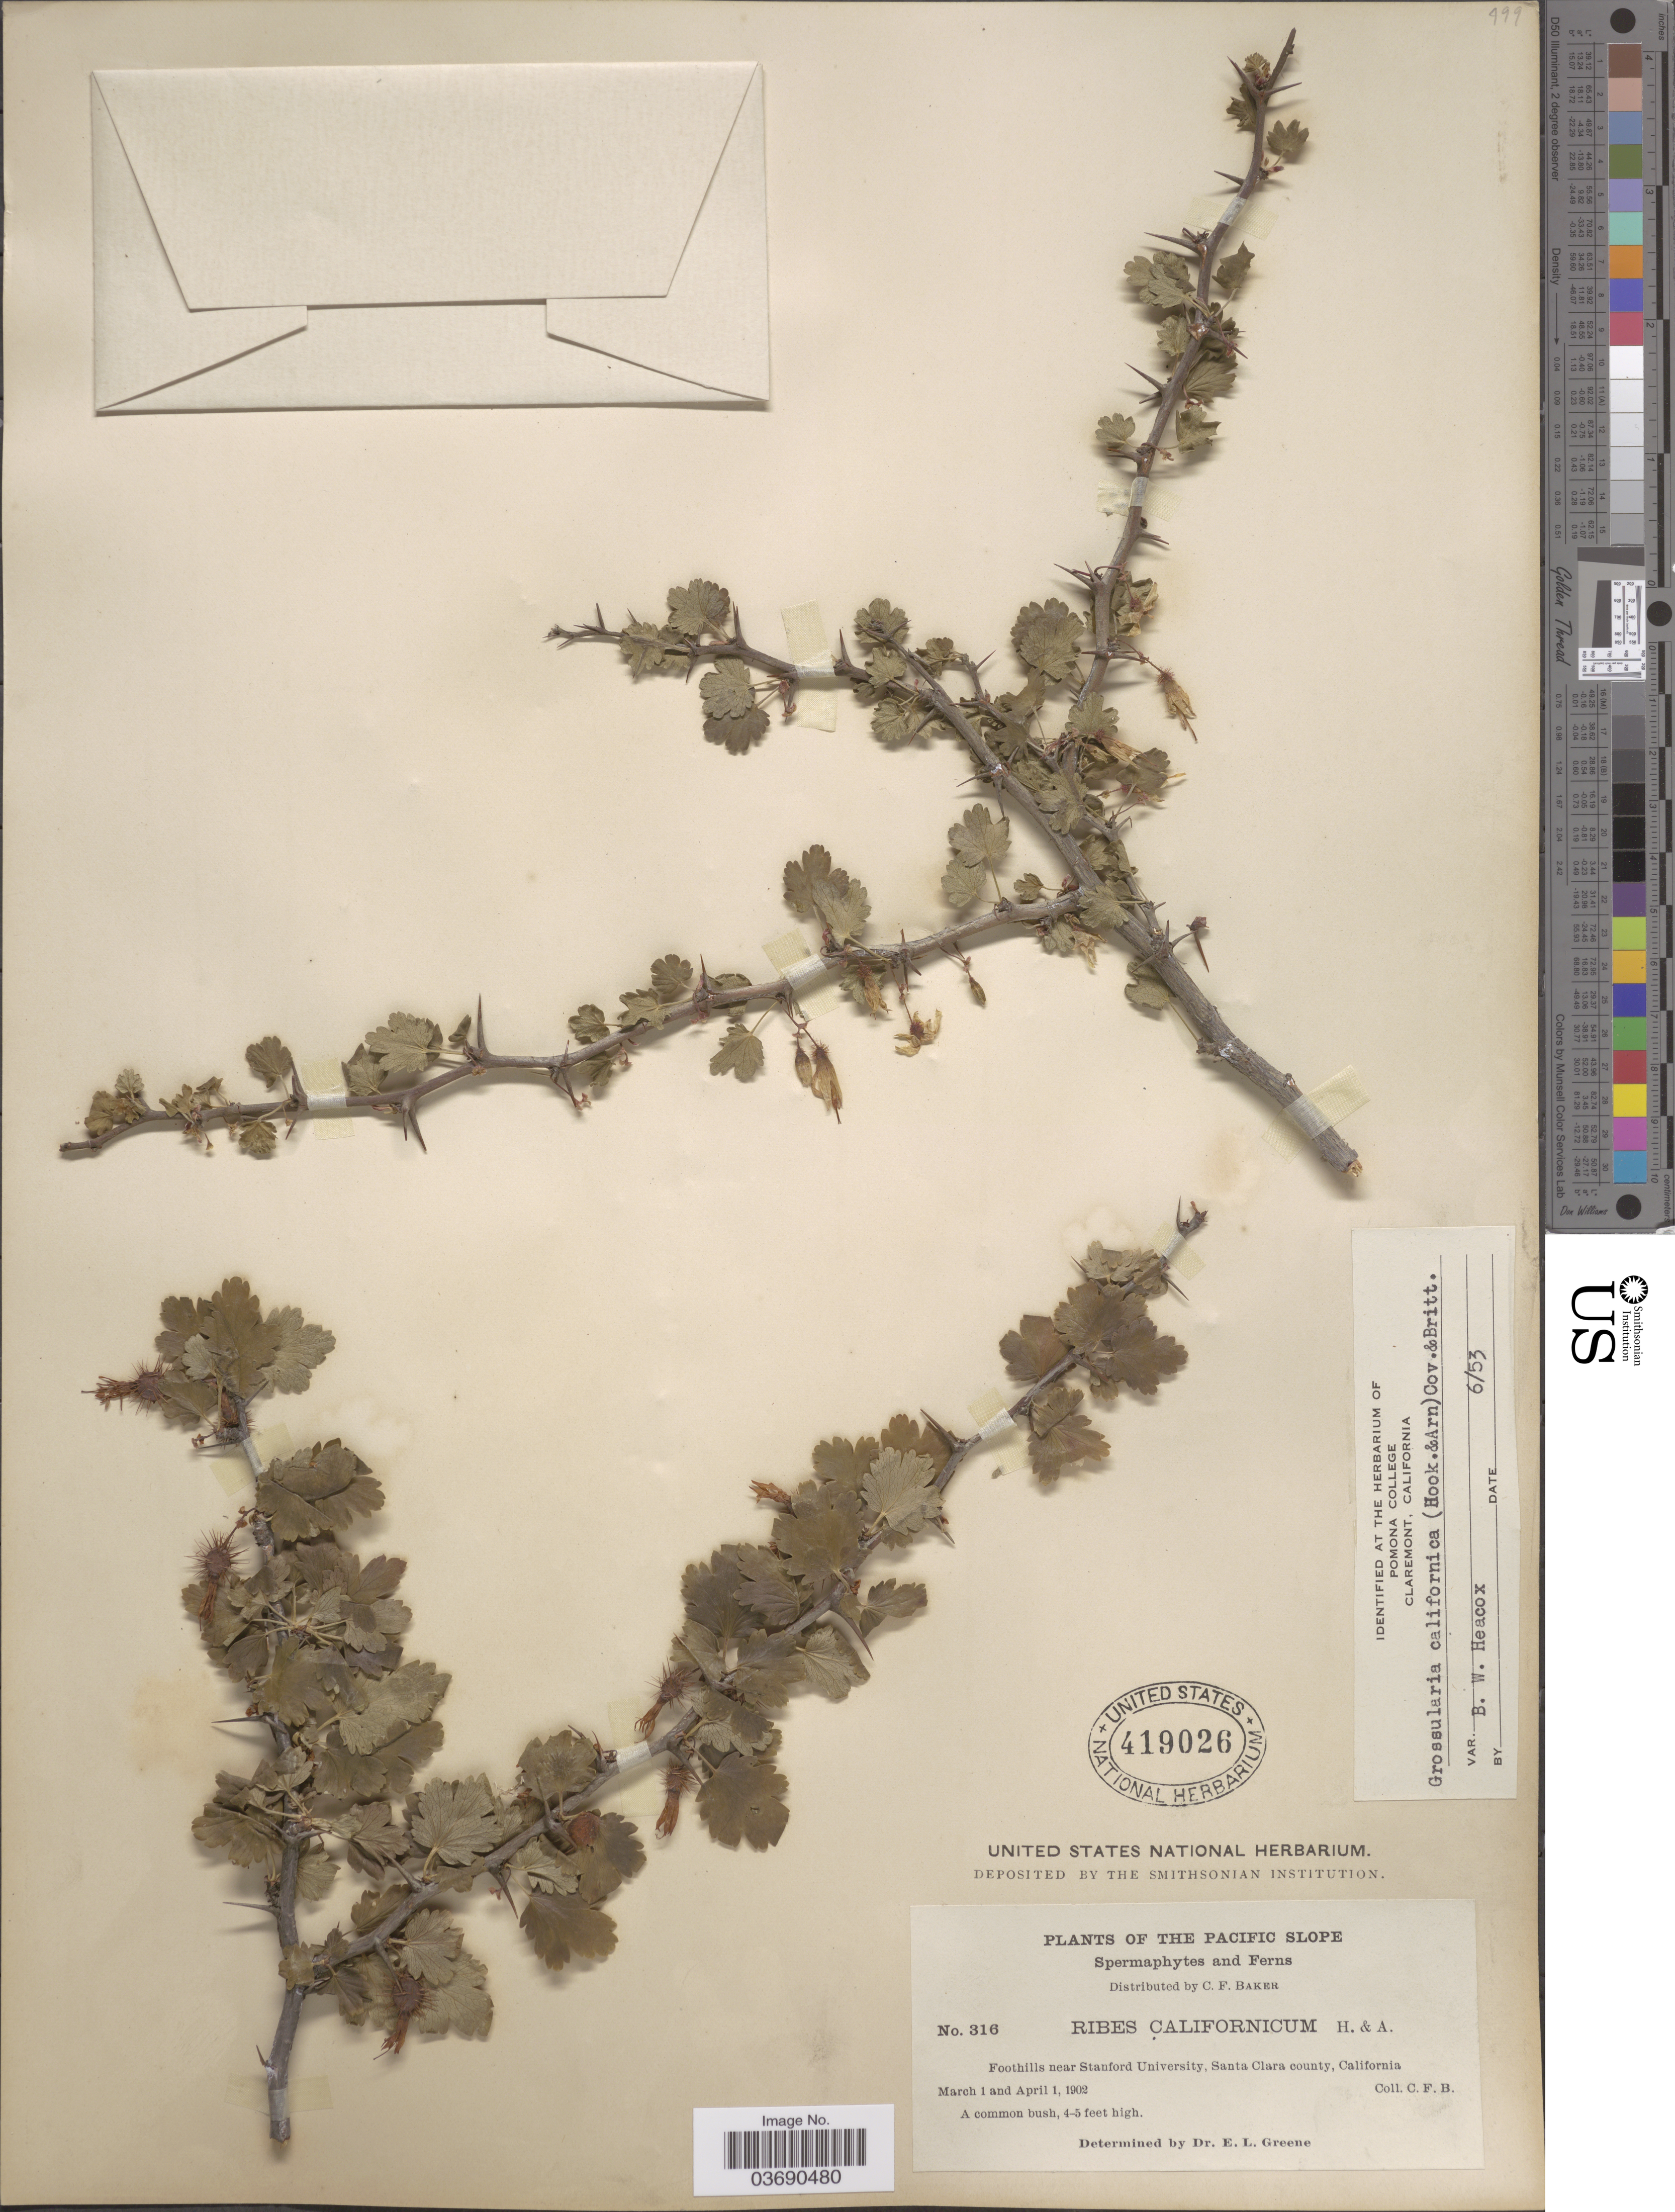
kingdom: Plantae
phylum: Tracheophyta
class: Magnoliopsida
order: Saxifragales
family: Grossulariaceae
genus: Ribes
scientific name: Ribes californicum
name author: Hook. & Arn.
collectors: C. F. Baker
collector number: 316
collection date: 1902-03-01/1902-04-01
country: United States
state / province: California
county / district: Santa Clara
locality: The Pacific Slope. Foothills near Stanford University, Santa Clara county.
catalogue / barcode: US 419026